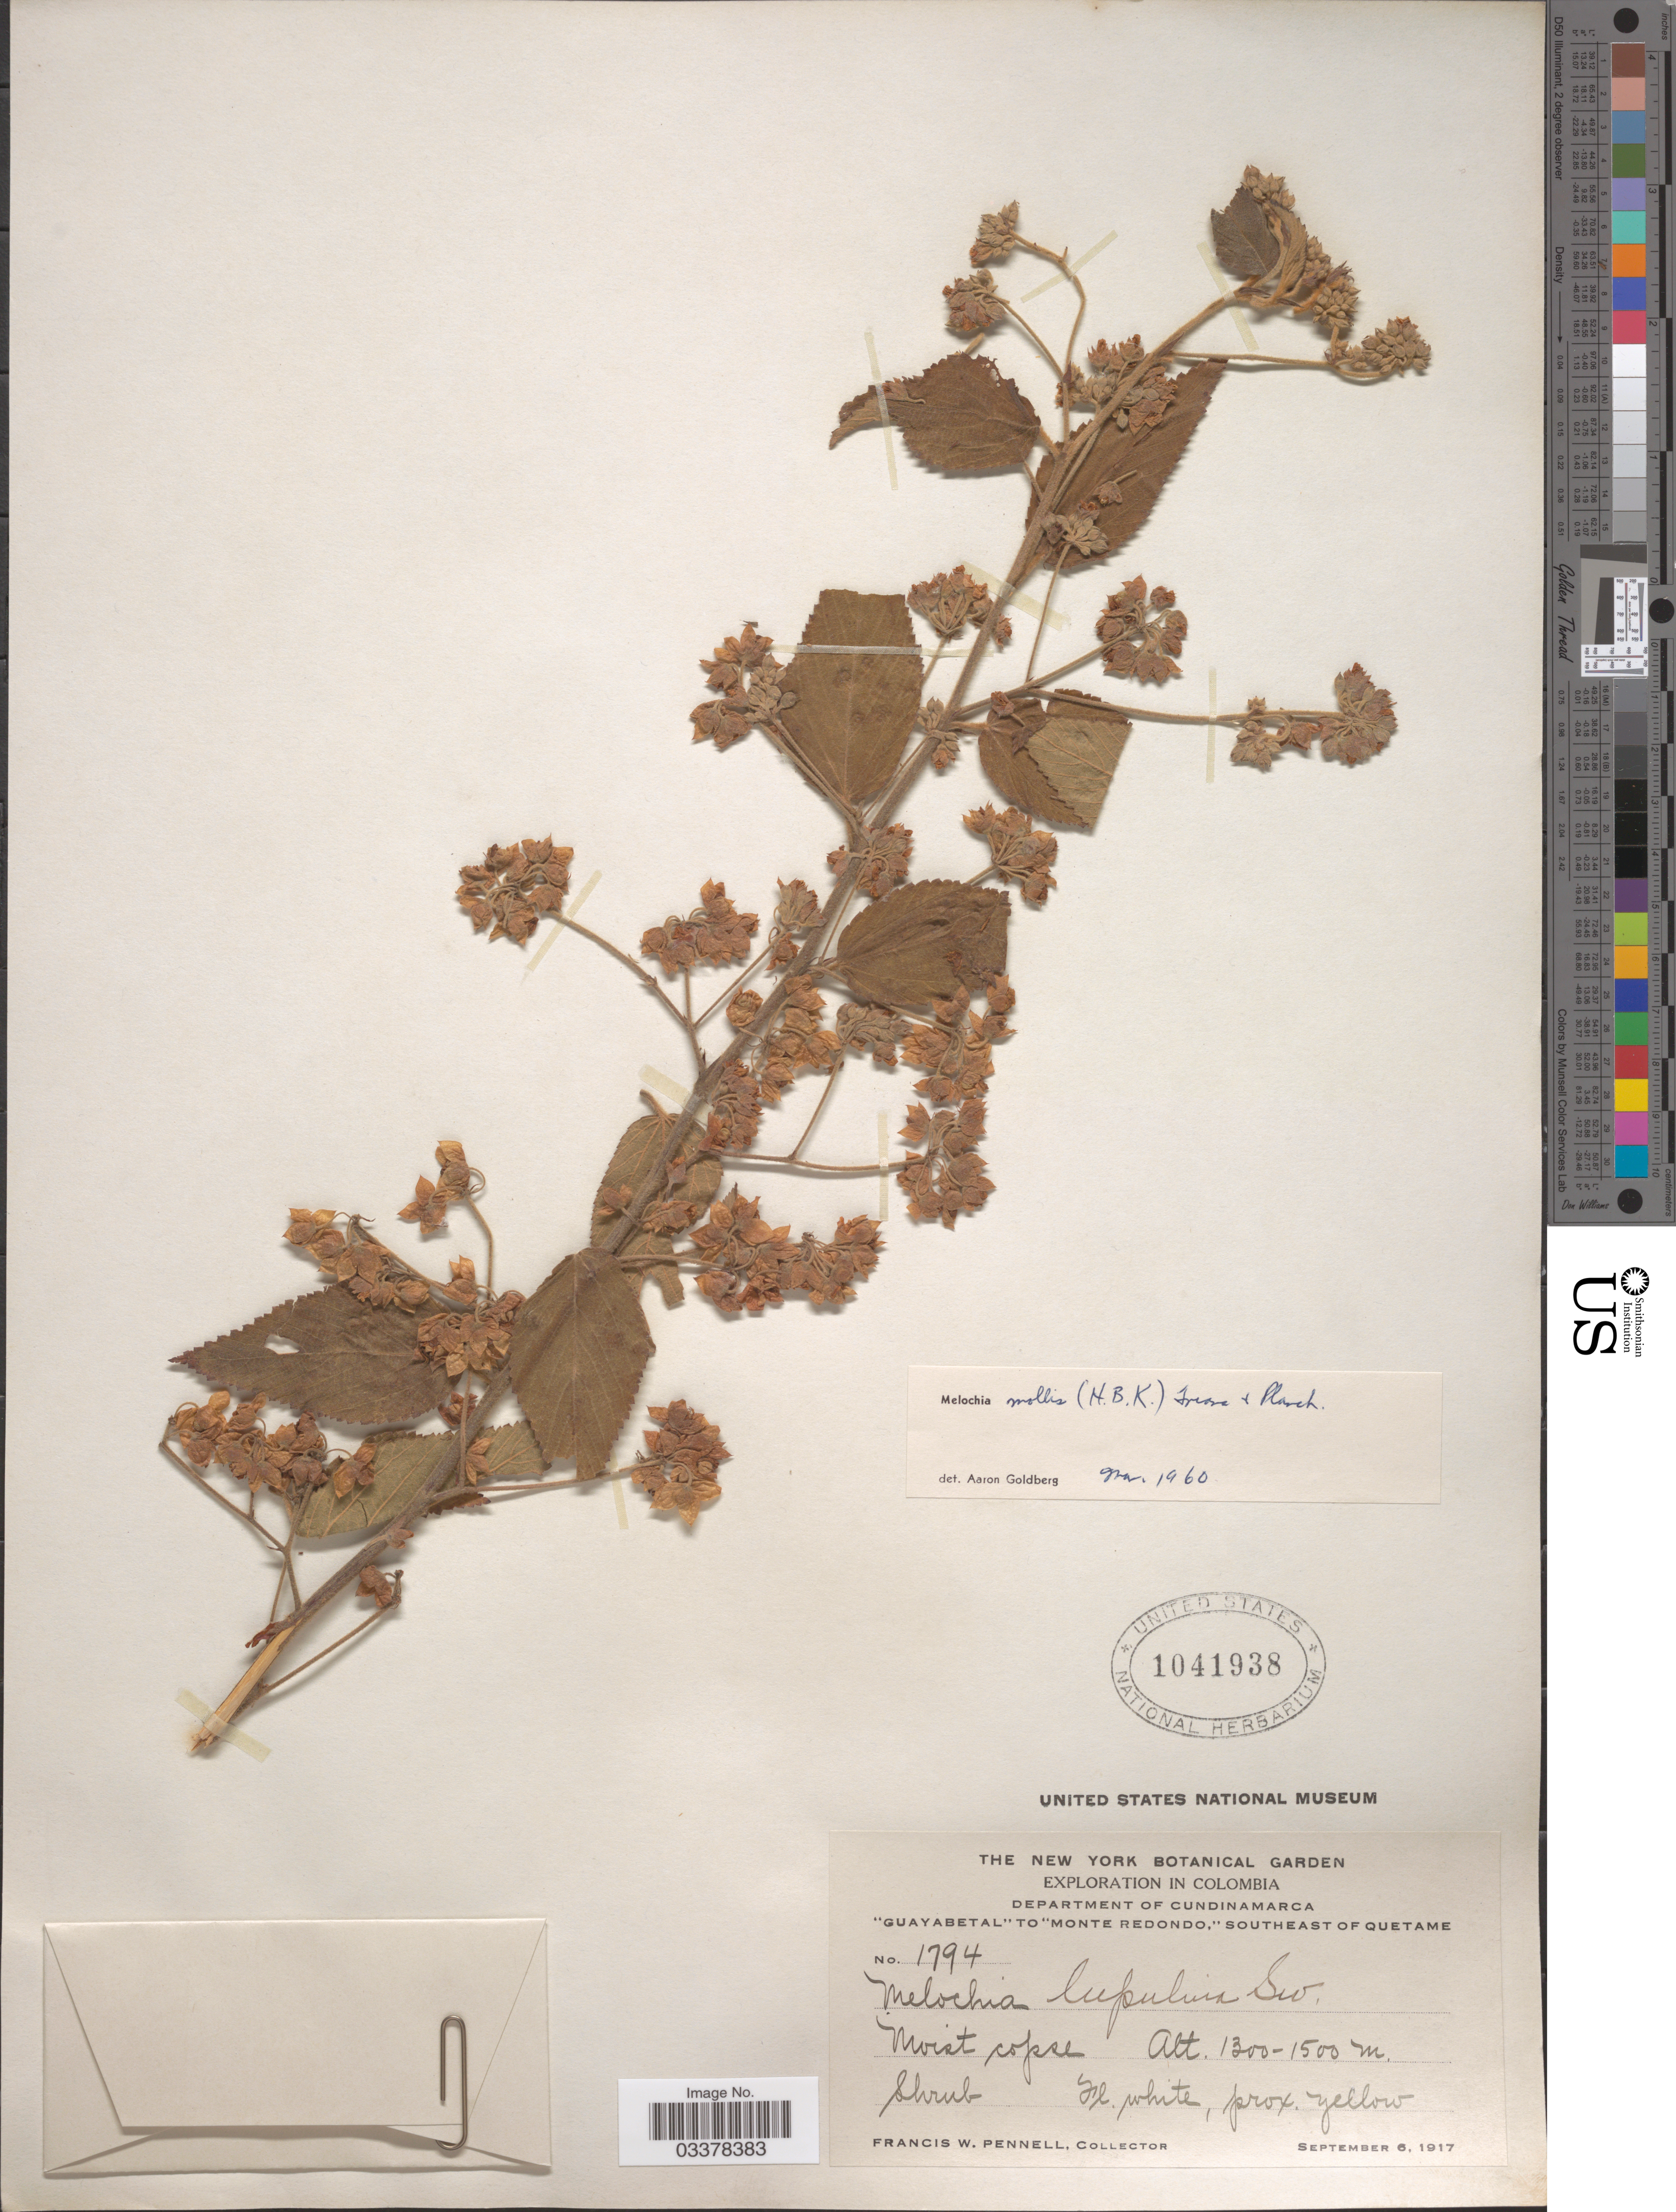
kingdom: Plantae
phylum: Tracheophyta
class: Magnoliopsida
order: Malvales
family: Malvaceae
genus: Melochia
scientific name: Melochia mollis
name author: (Kunth) Triana & Planch.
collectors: F. W. Pennell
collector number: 1794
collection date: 1917-09-06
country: Colombia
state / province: Cundinamarca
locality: Department of Cundinamarca. "Guayabetal" to "Monte Redondo", southeast of Quetame.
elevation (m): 1300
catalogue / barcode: US 1041938